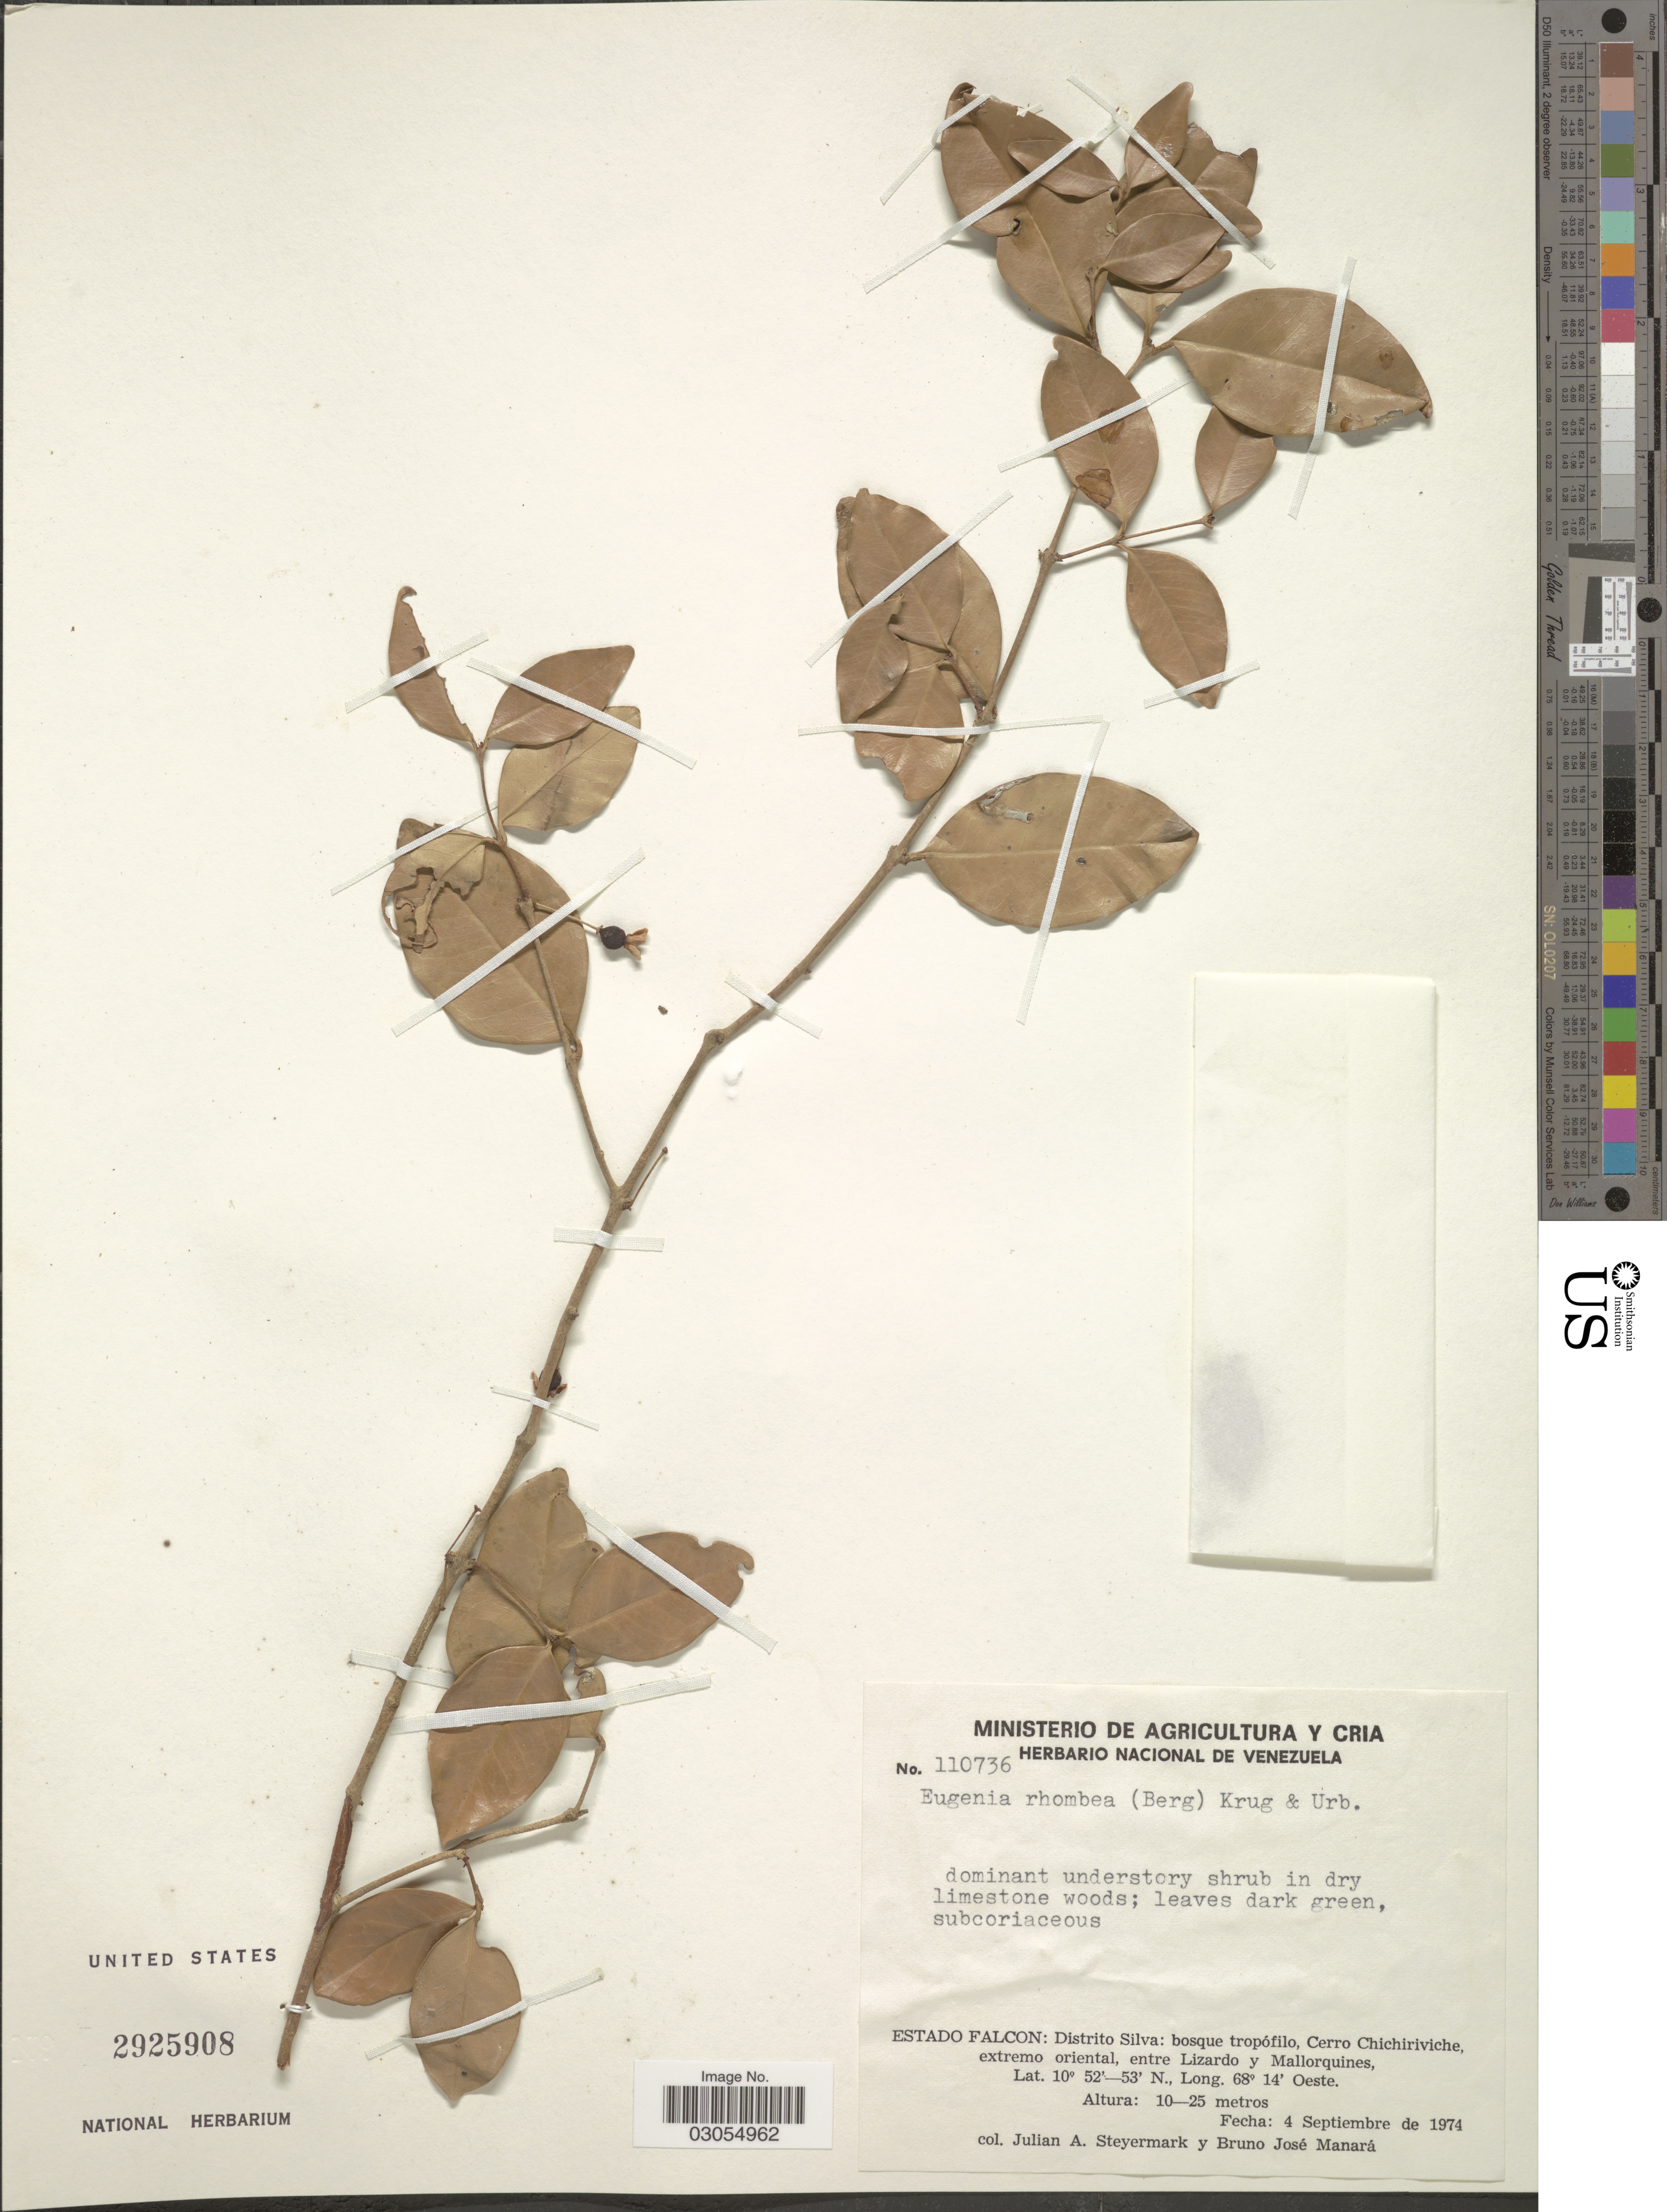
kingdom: Plantae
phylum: Tracheophyta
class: Magnoliopsida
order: Myrtales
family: Myrtaceae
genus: Eugenia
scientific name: Eugenia rhombea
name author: (O. Berg) Krug & Urb.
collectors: J. Steyermark & B. Manara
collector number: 110736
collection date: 1974-09-04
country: Venezuela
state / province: Falcón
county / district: Silva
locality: Distrito Silva: bosque tropófilo, Cerro Chichiriviche, extremo oriental, entre Lizardo y Mallorquines.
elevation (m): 10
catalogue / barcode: US 2925908